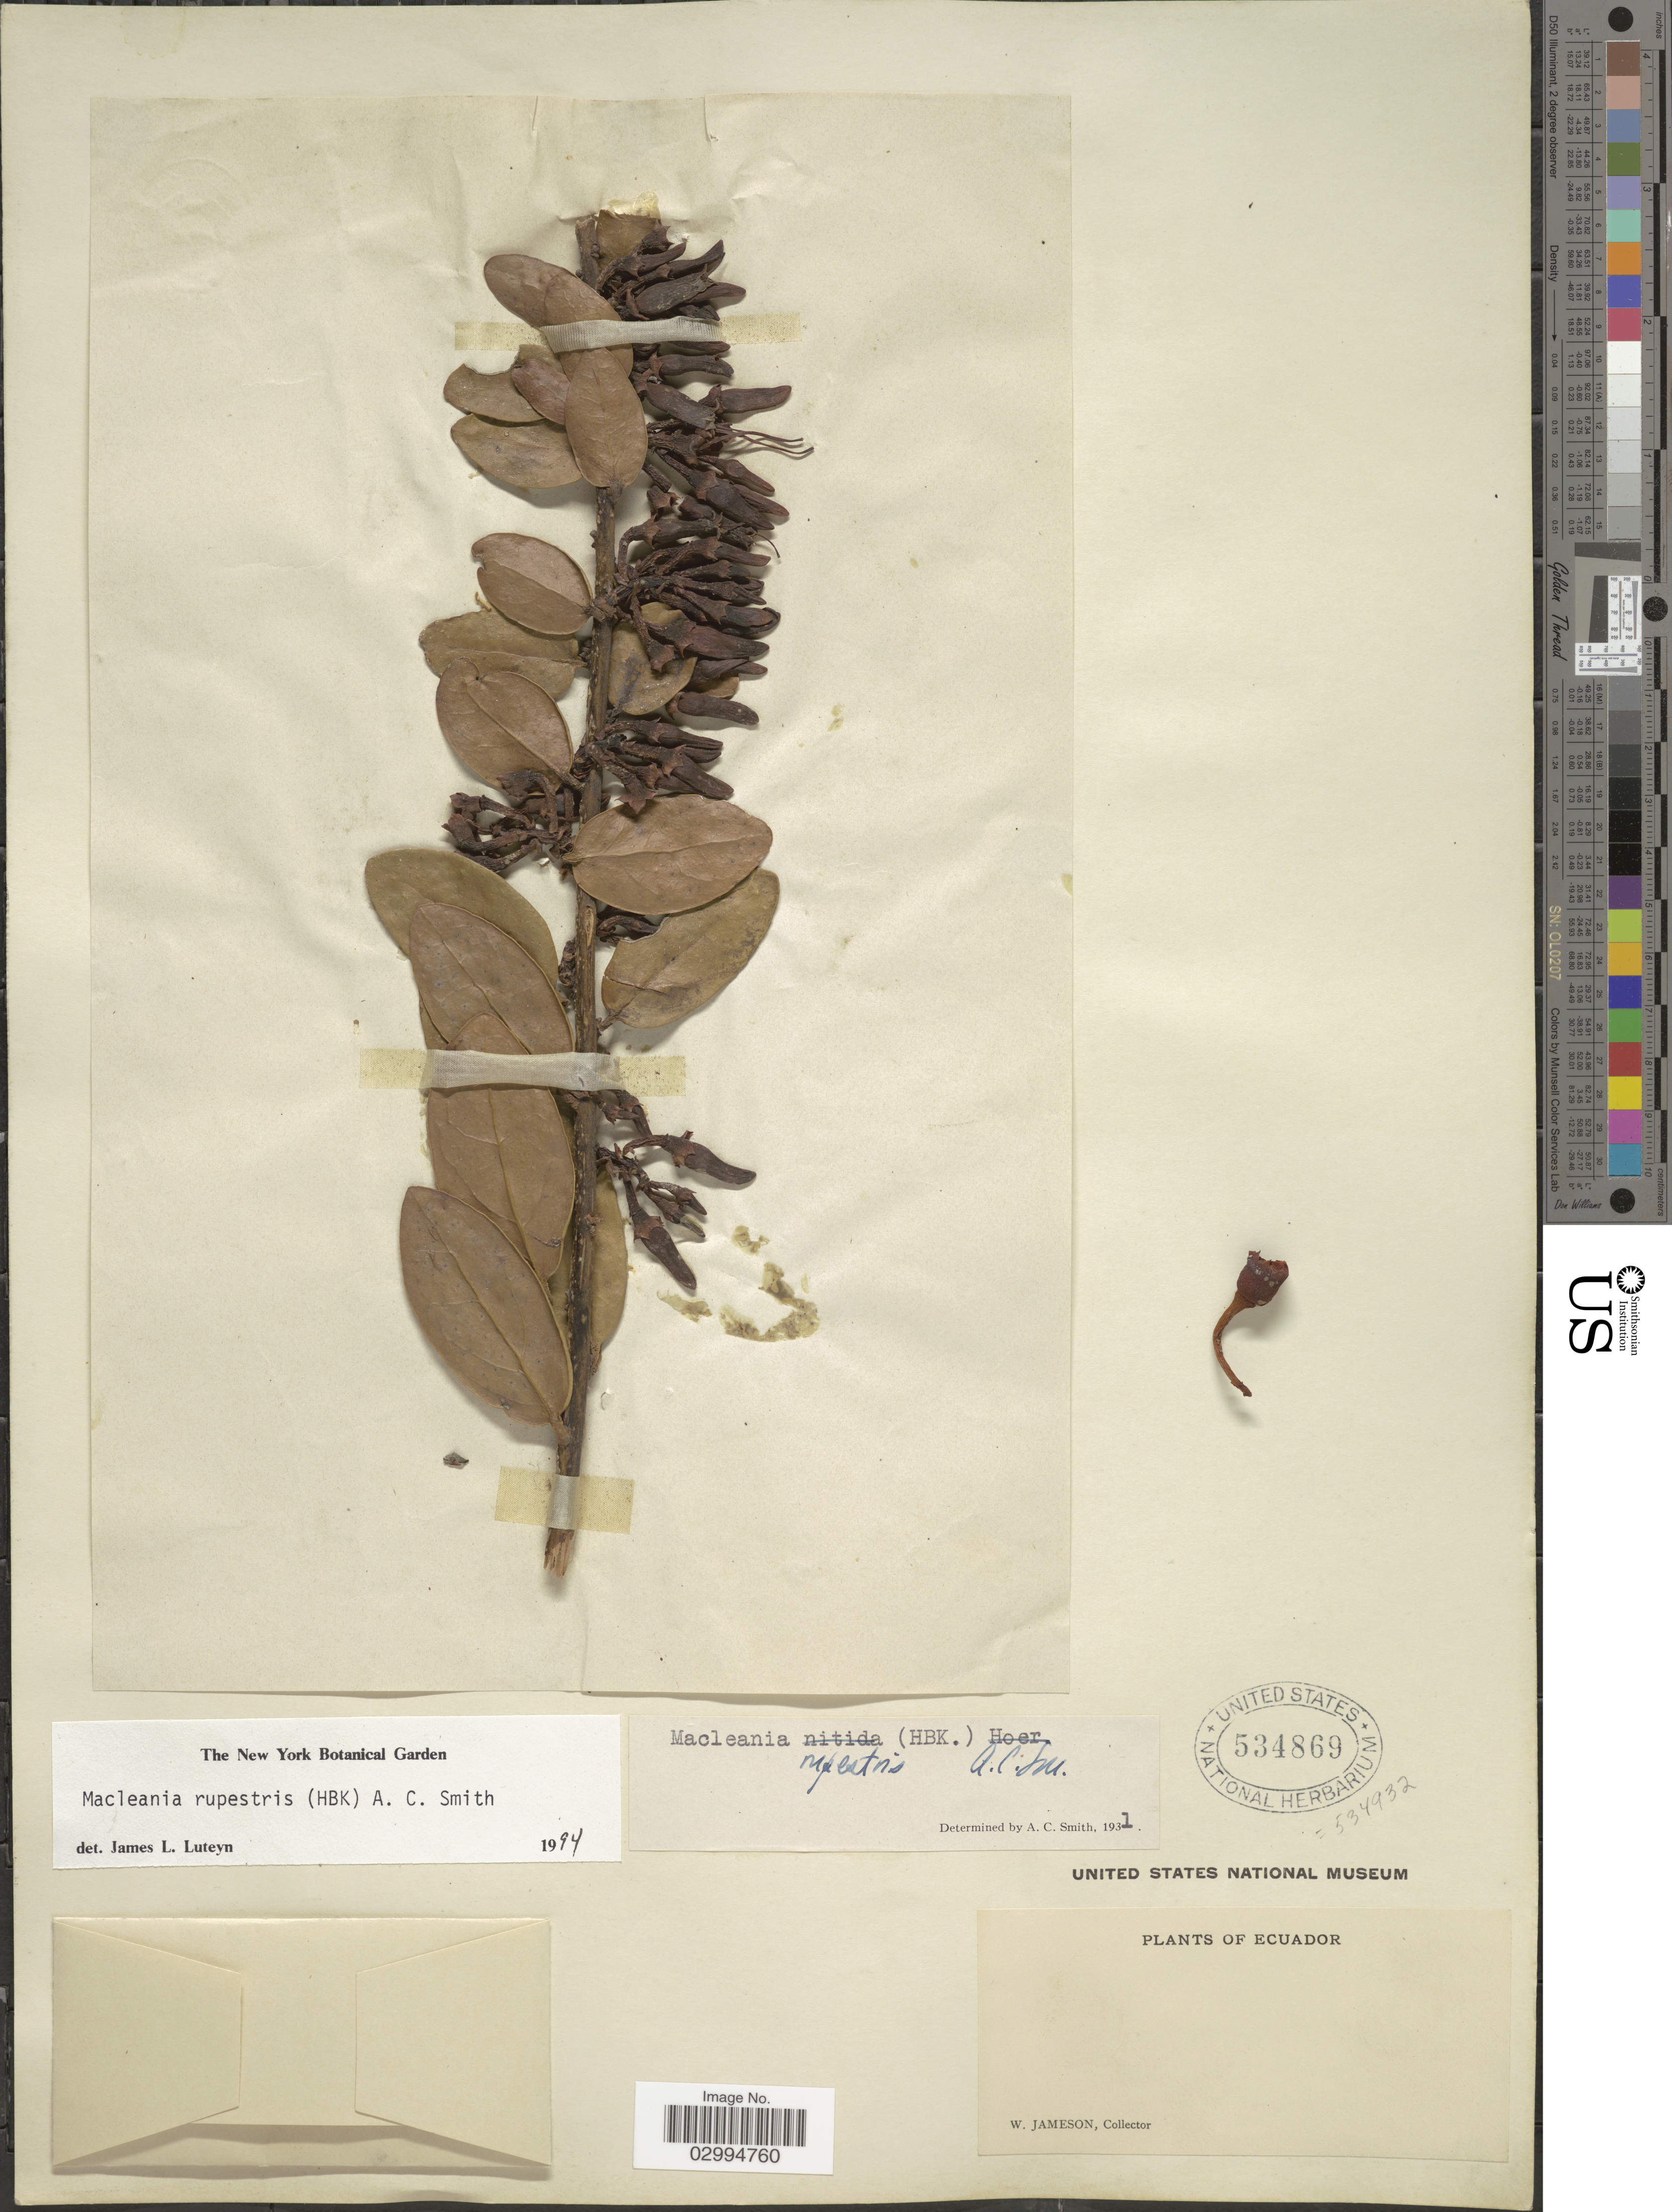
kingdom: Plantae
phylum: Tracheophyta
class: Magnoliopsida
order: Ericales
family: Ericaceae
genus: Macleania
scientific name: Macleania rupestris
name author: (Kunth) A.C. Sm.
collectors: W. Jameson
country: Ecuador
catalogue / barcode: US 534869